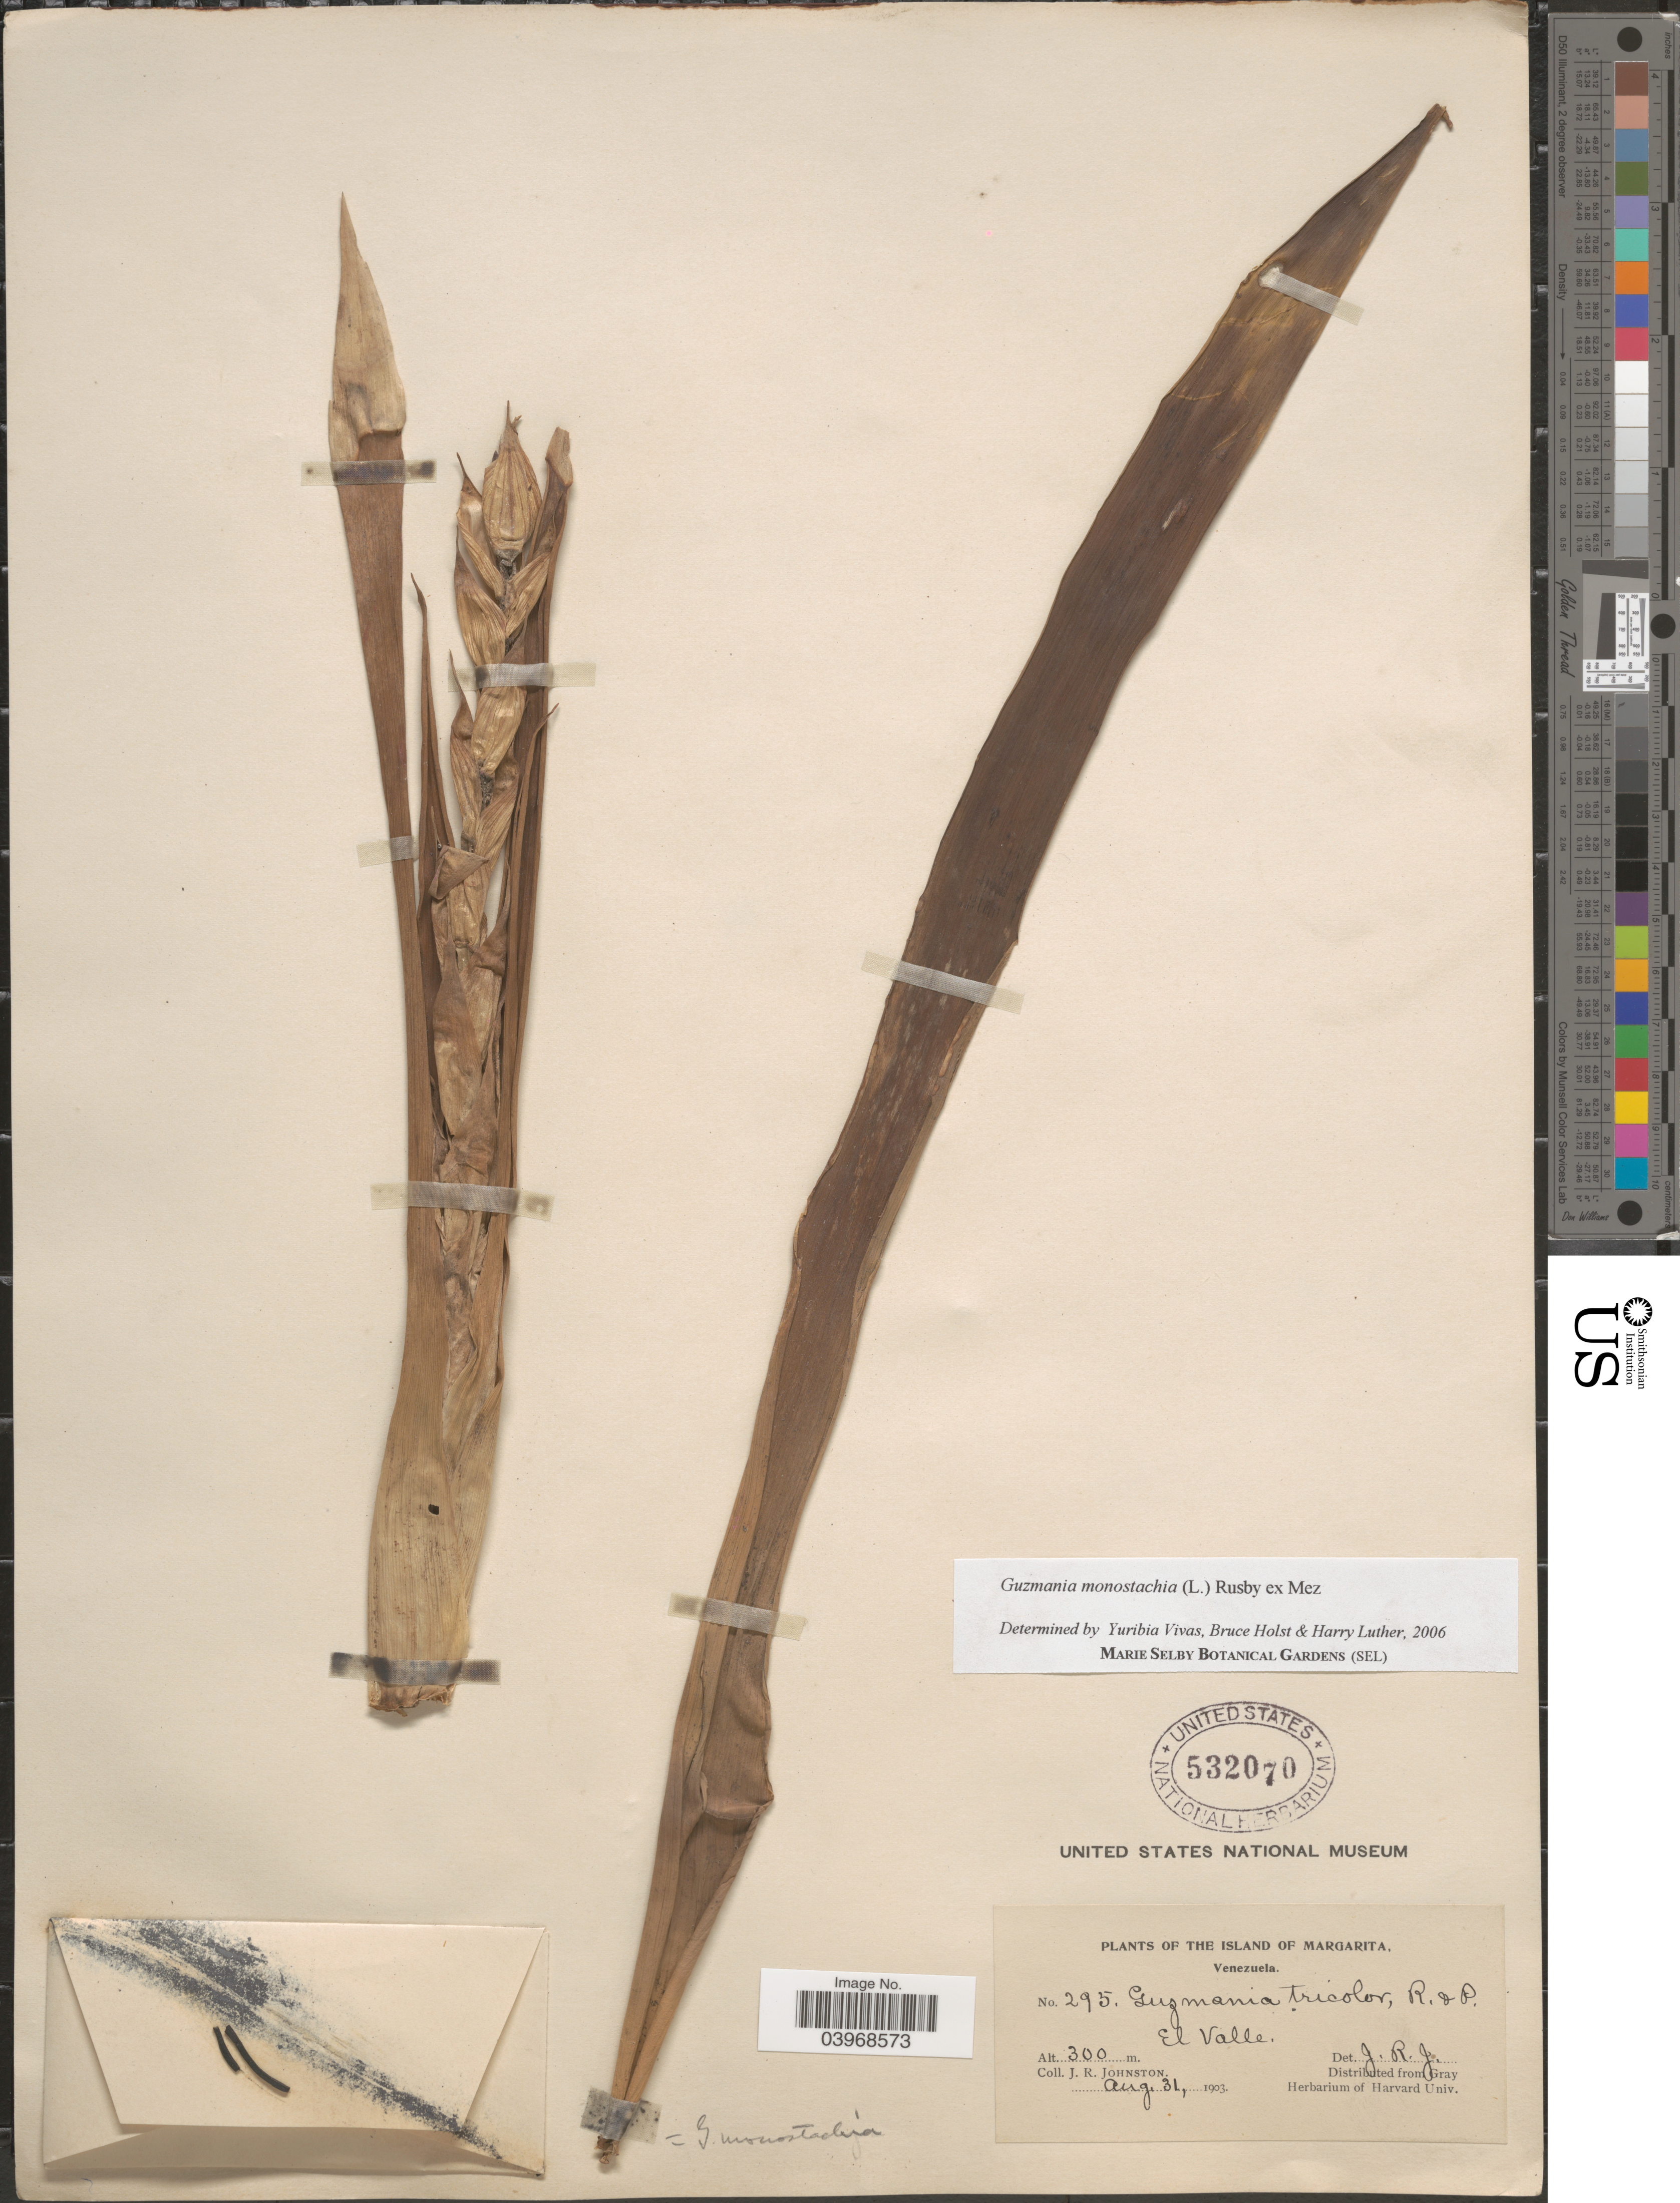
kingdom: Plantae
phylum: Tracheophyta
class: Liliopsida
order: Poales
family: Bromeliaceae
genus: Guzmania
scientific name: Guzmania monostachia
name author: (L.) Rusby ex Mez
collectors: J. Johnston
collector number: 295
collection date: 1903-08-31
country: Venezuela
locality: Island of Margarita. El Valle.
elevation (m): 300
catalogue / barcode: US 532070